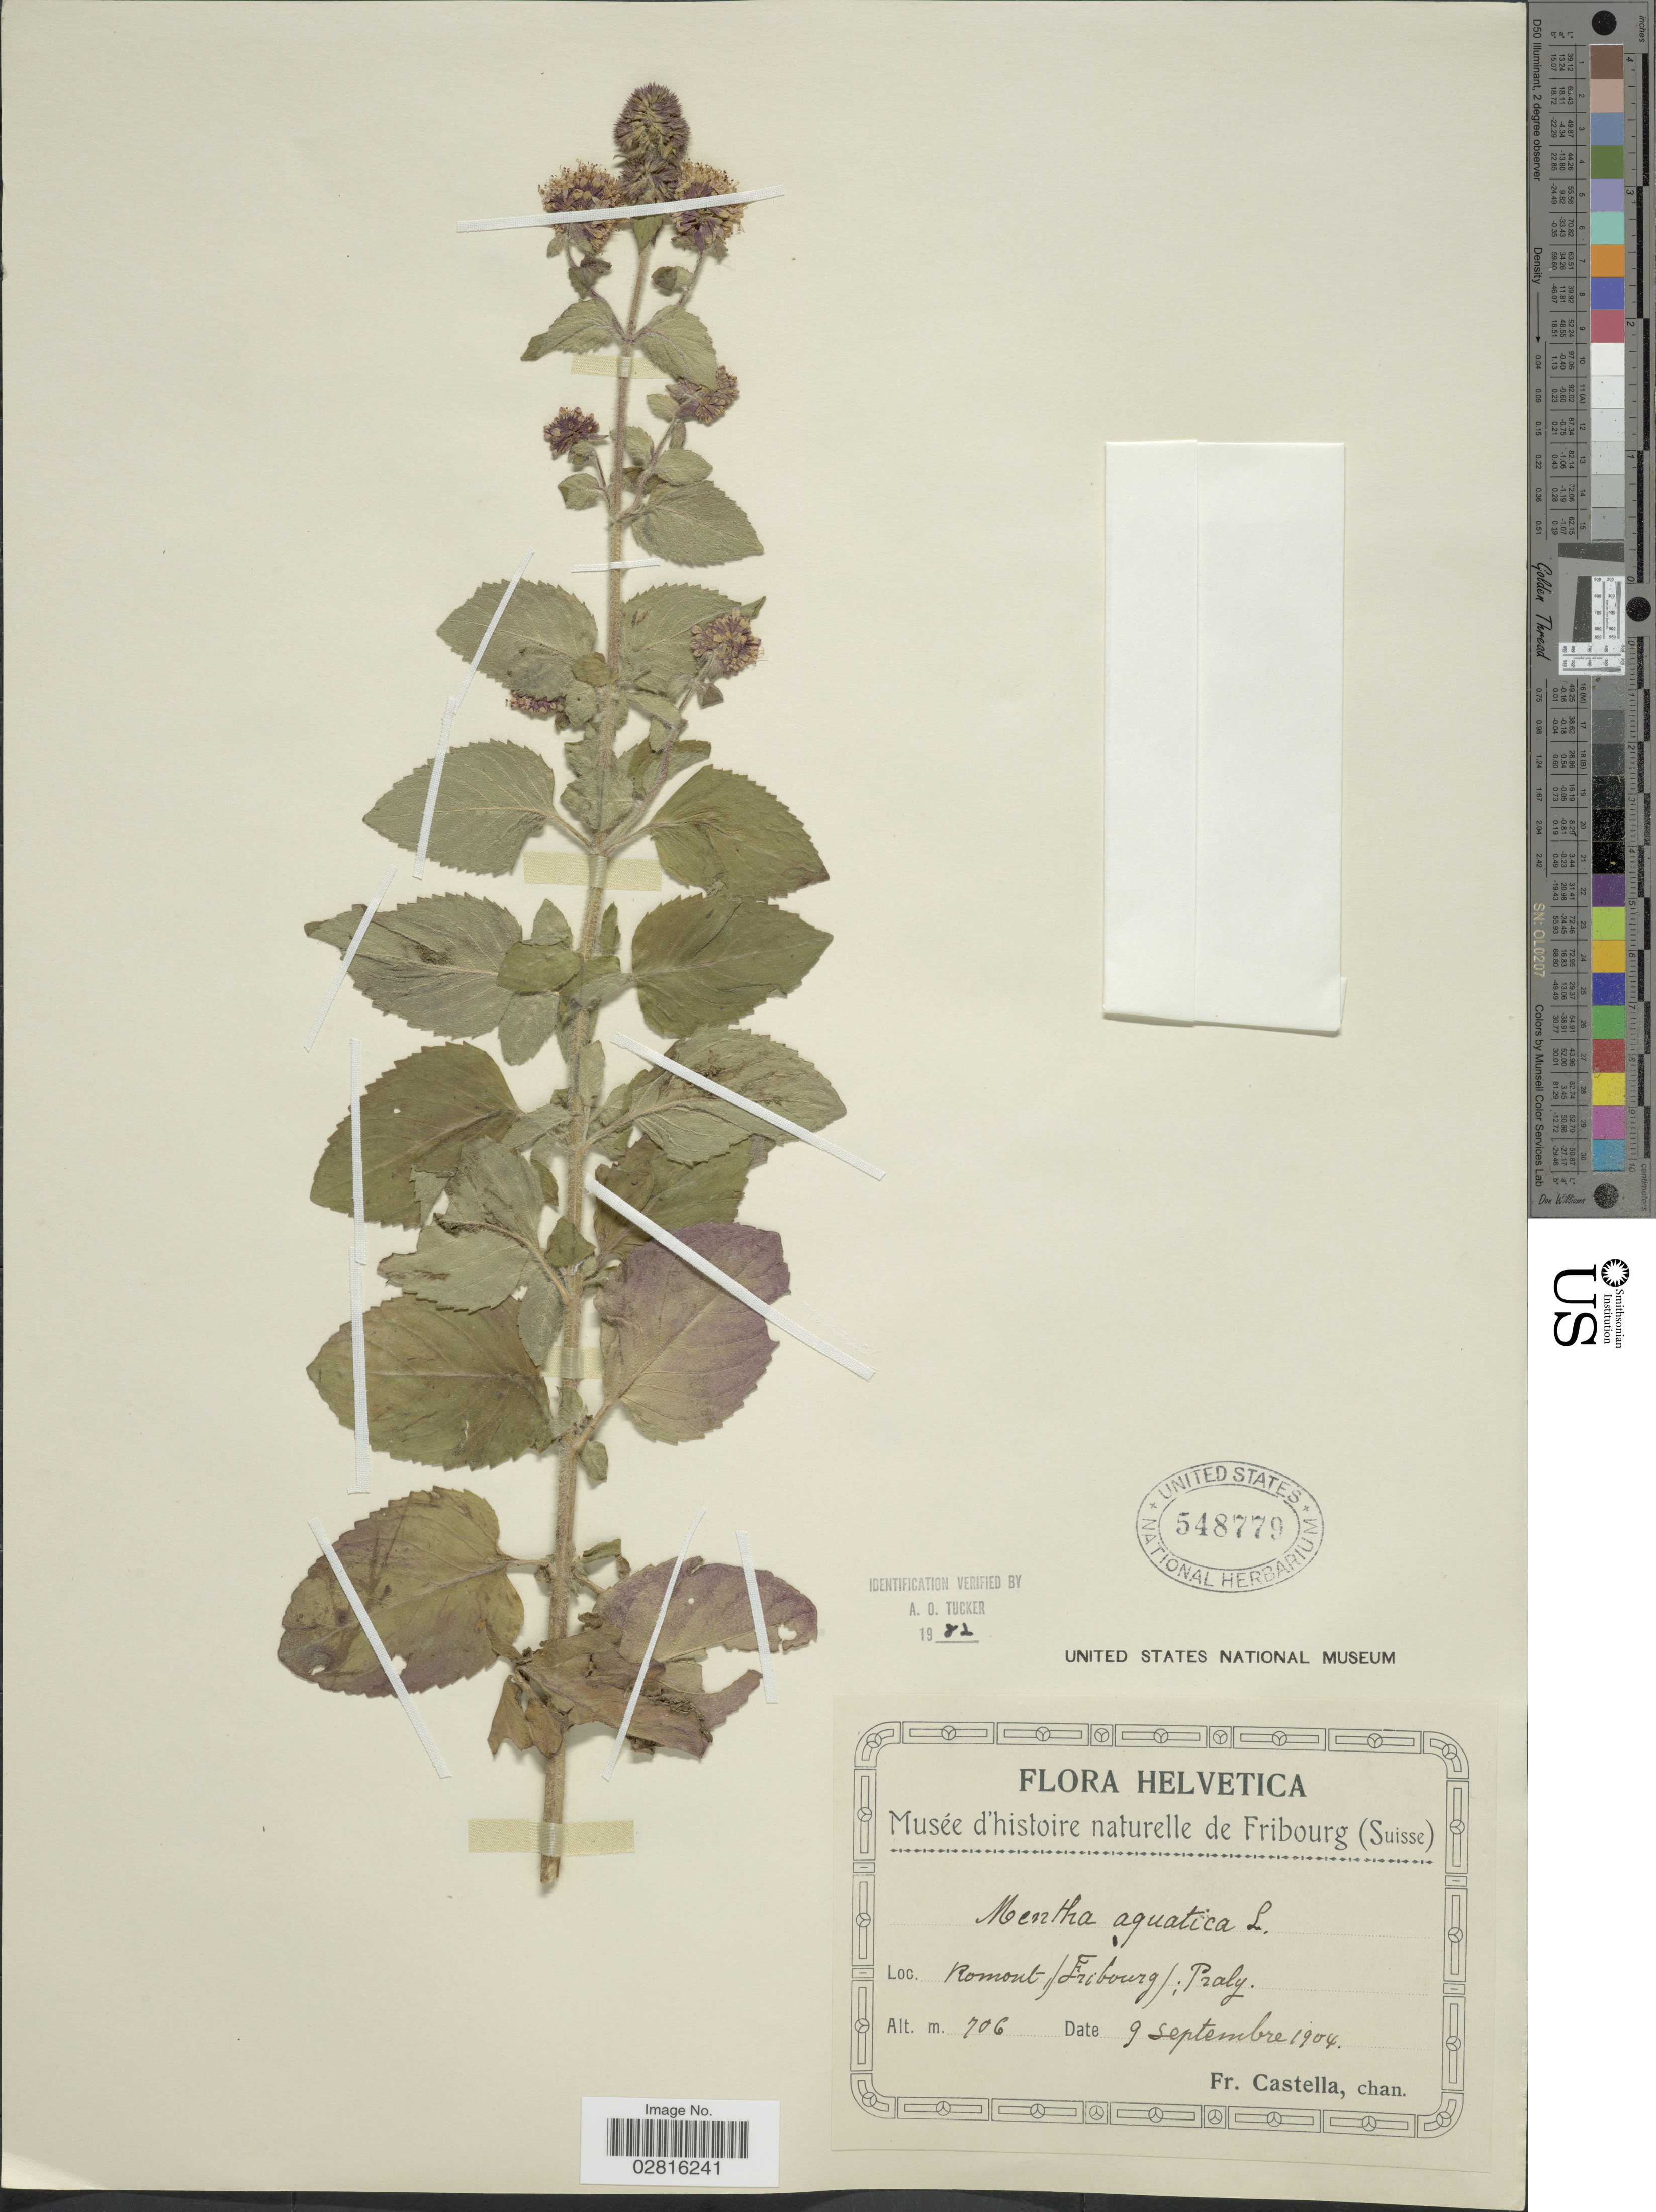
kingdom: Plantae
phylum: Tracheophyta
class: Magnoliopsida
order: Lamiales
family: Lamiaceae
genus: Mentha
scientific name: Mentha aquatica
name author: L.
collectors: Fr. Castella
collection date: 1904-09-09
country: Switzerland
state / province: Fribourg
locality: Helvetica. Romont (Fribourg); Praly.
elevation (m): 706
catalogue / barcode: US 548779